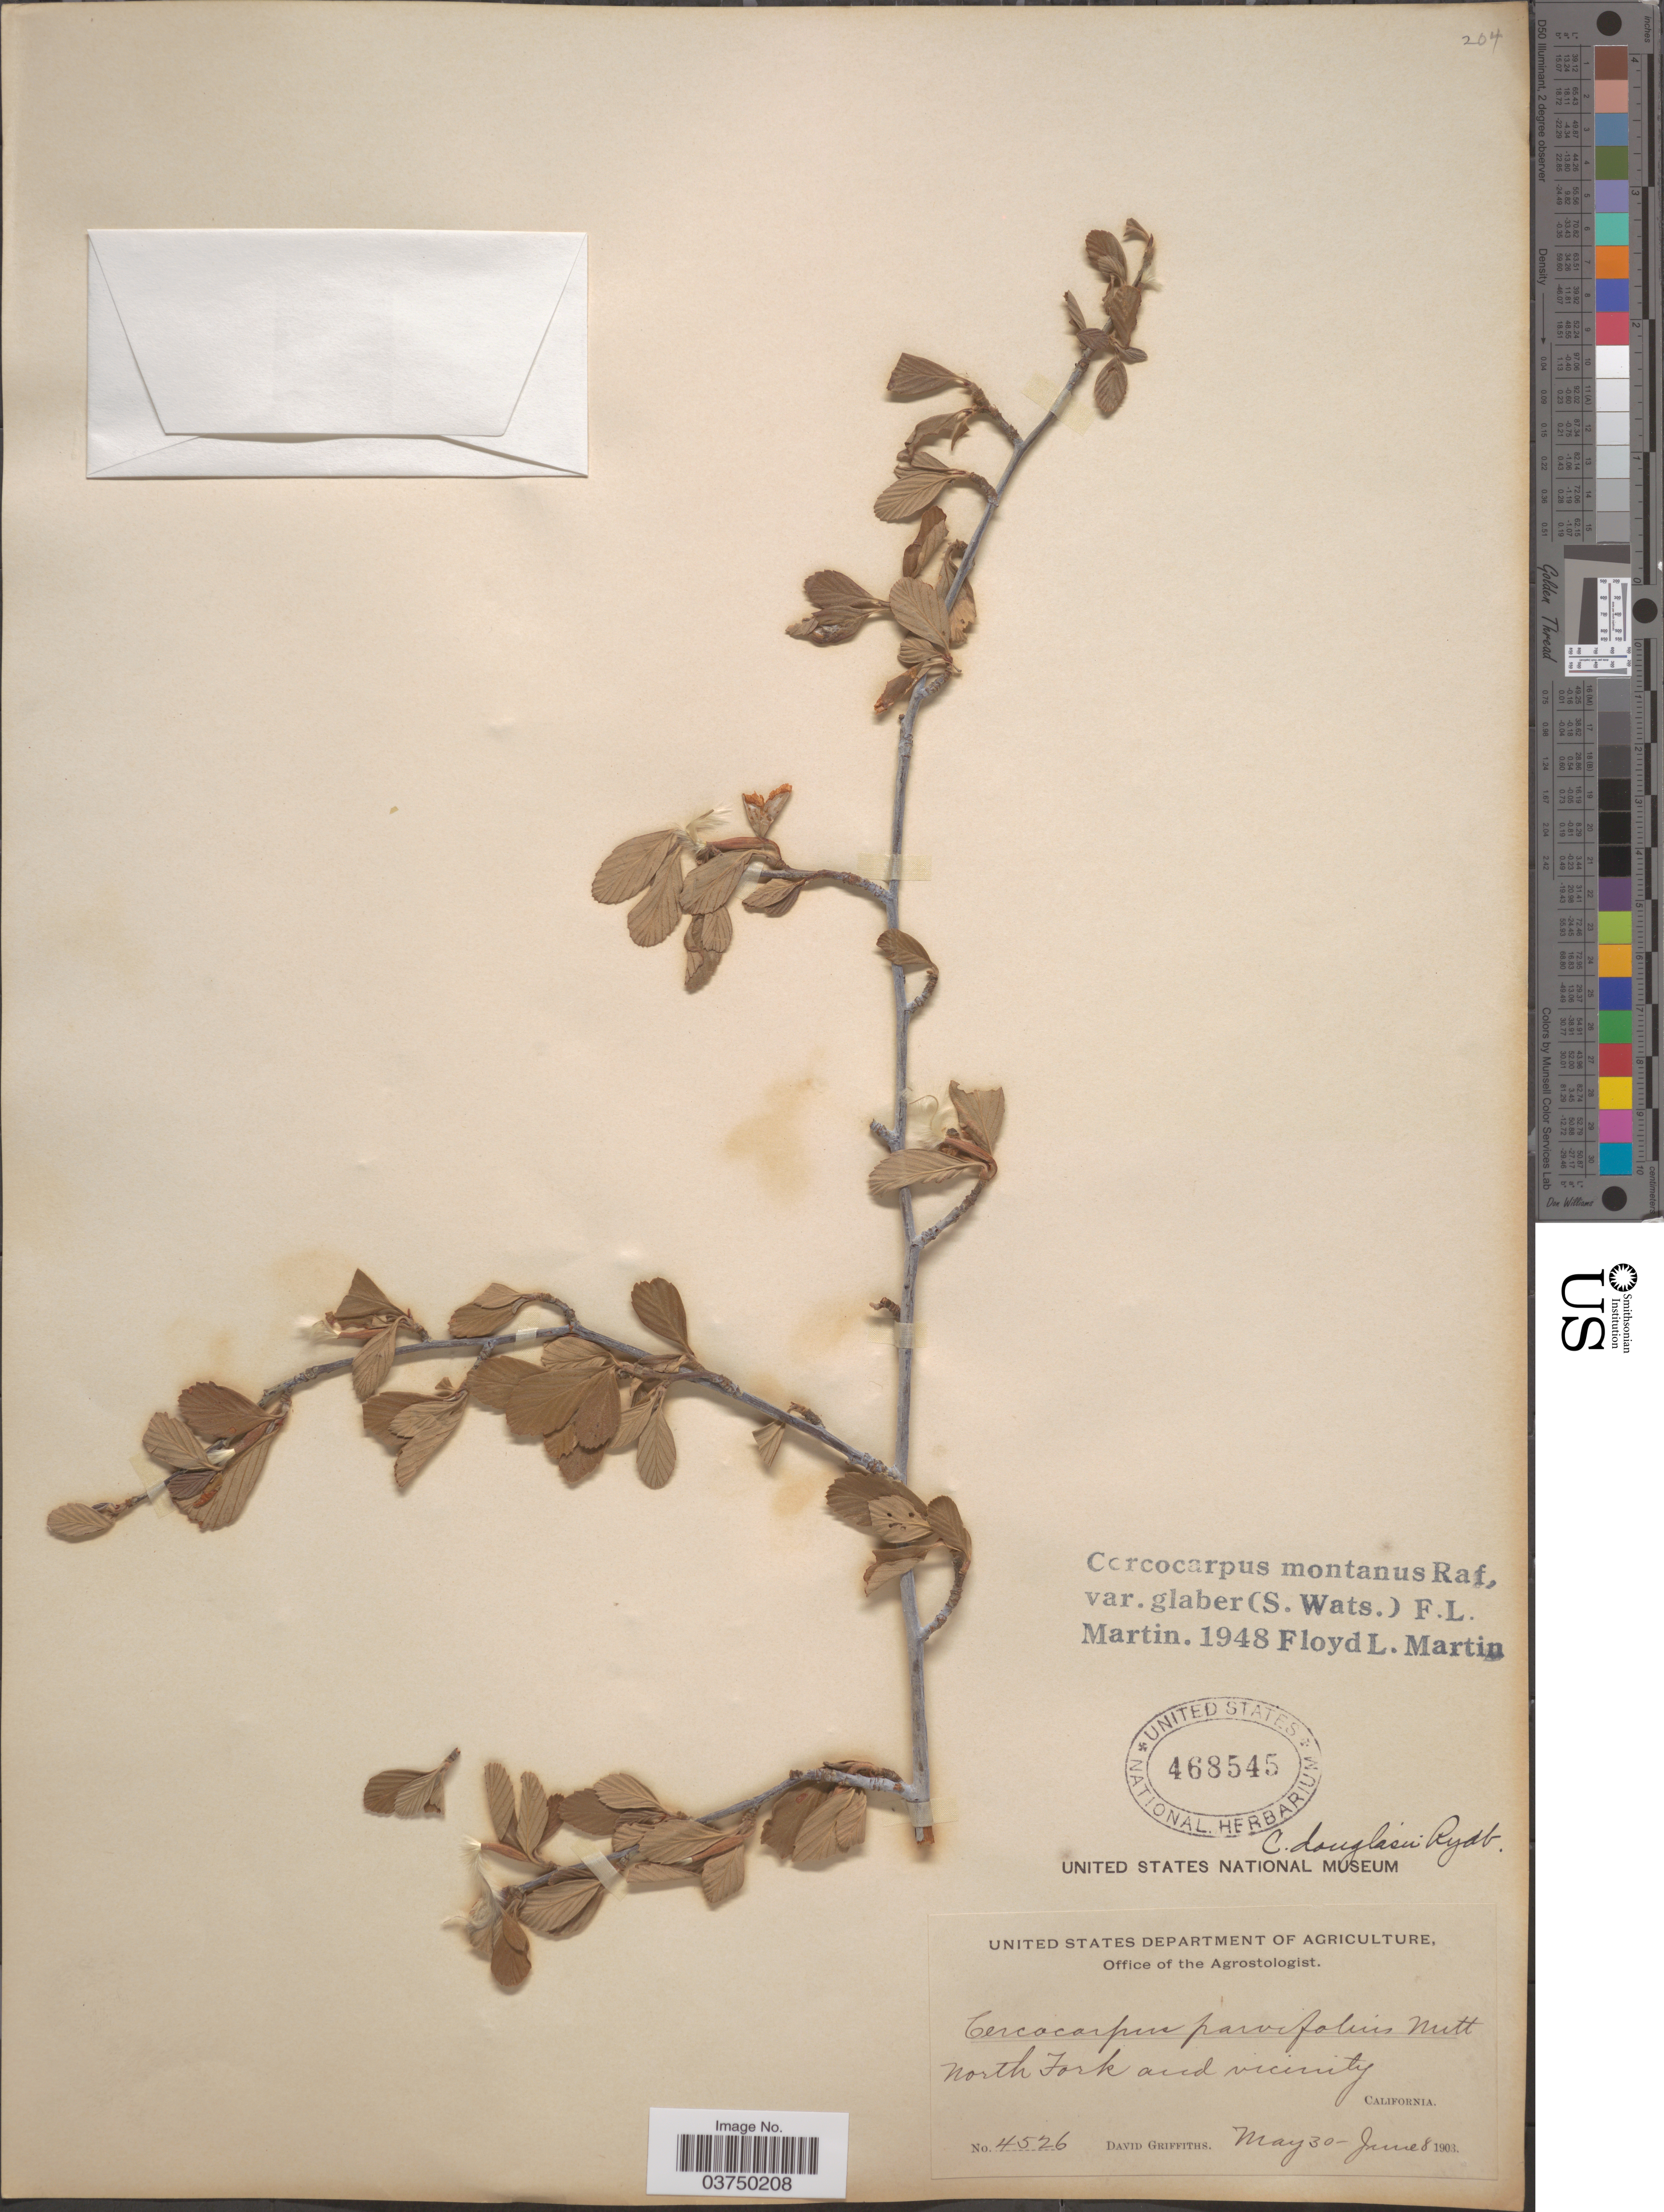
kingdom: Plantae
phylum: Tracheophyta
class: Magnoliopsida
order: Rosales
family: Rosaceae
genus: Cercocarpus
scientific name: Cercocarpus montanus var. glaber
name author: (S. Watson) F.L. Martin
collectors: D. Griffiths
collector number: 4526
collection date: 1903-05-30/1903-06-08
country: United States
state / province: California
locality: North Fork and vicinity.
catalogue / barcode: US 468545